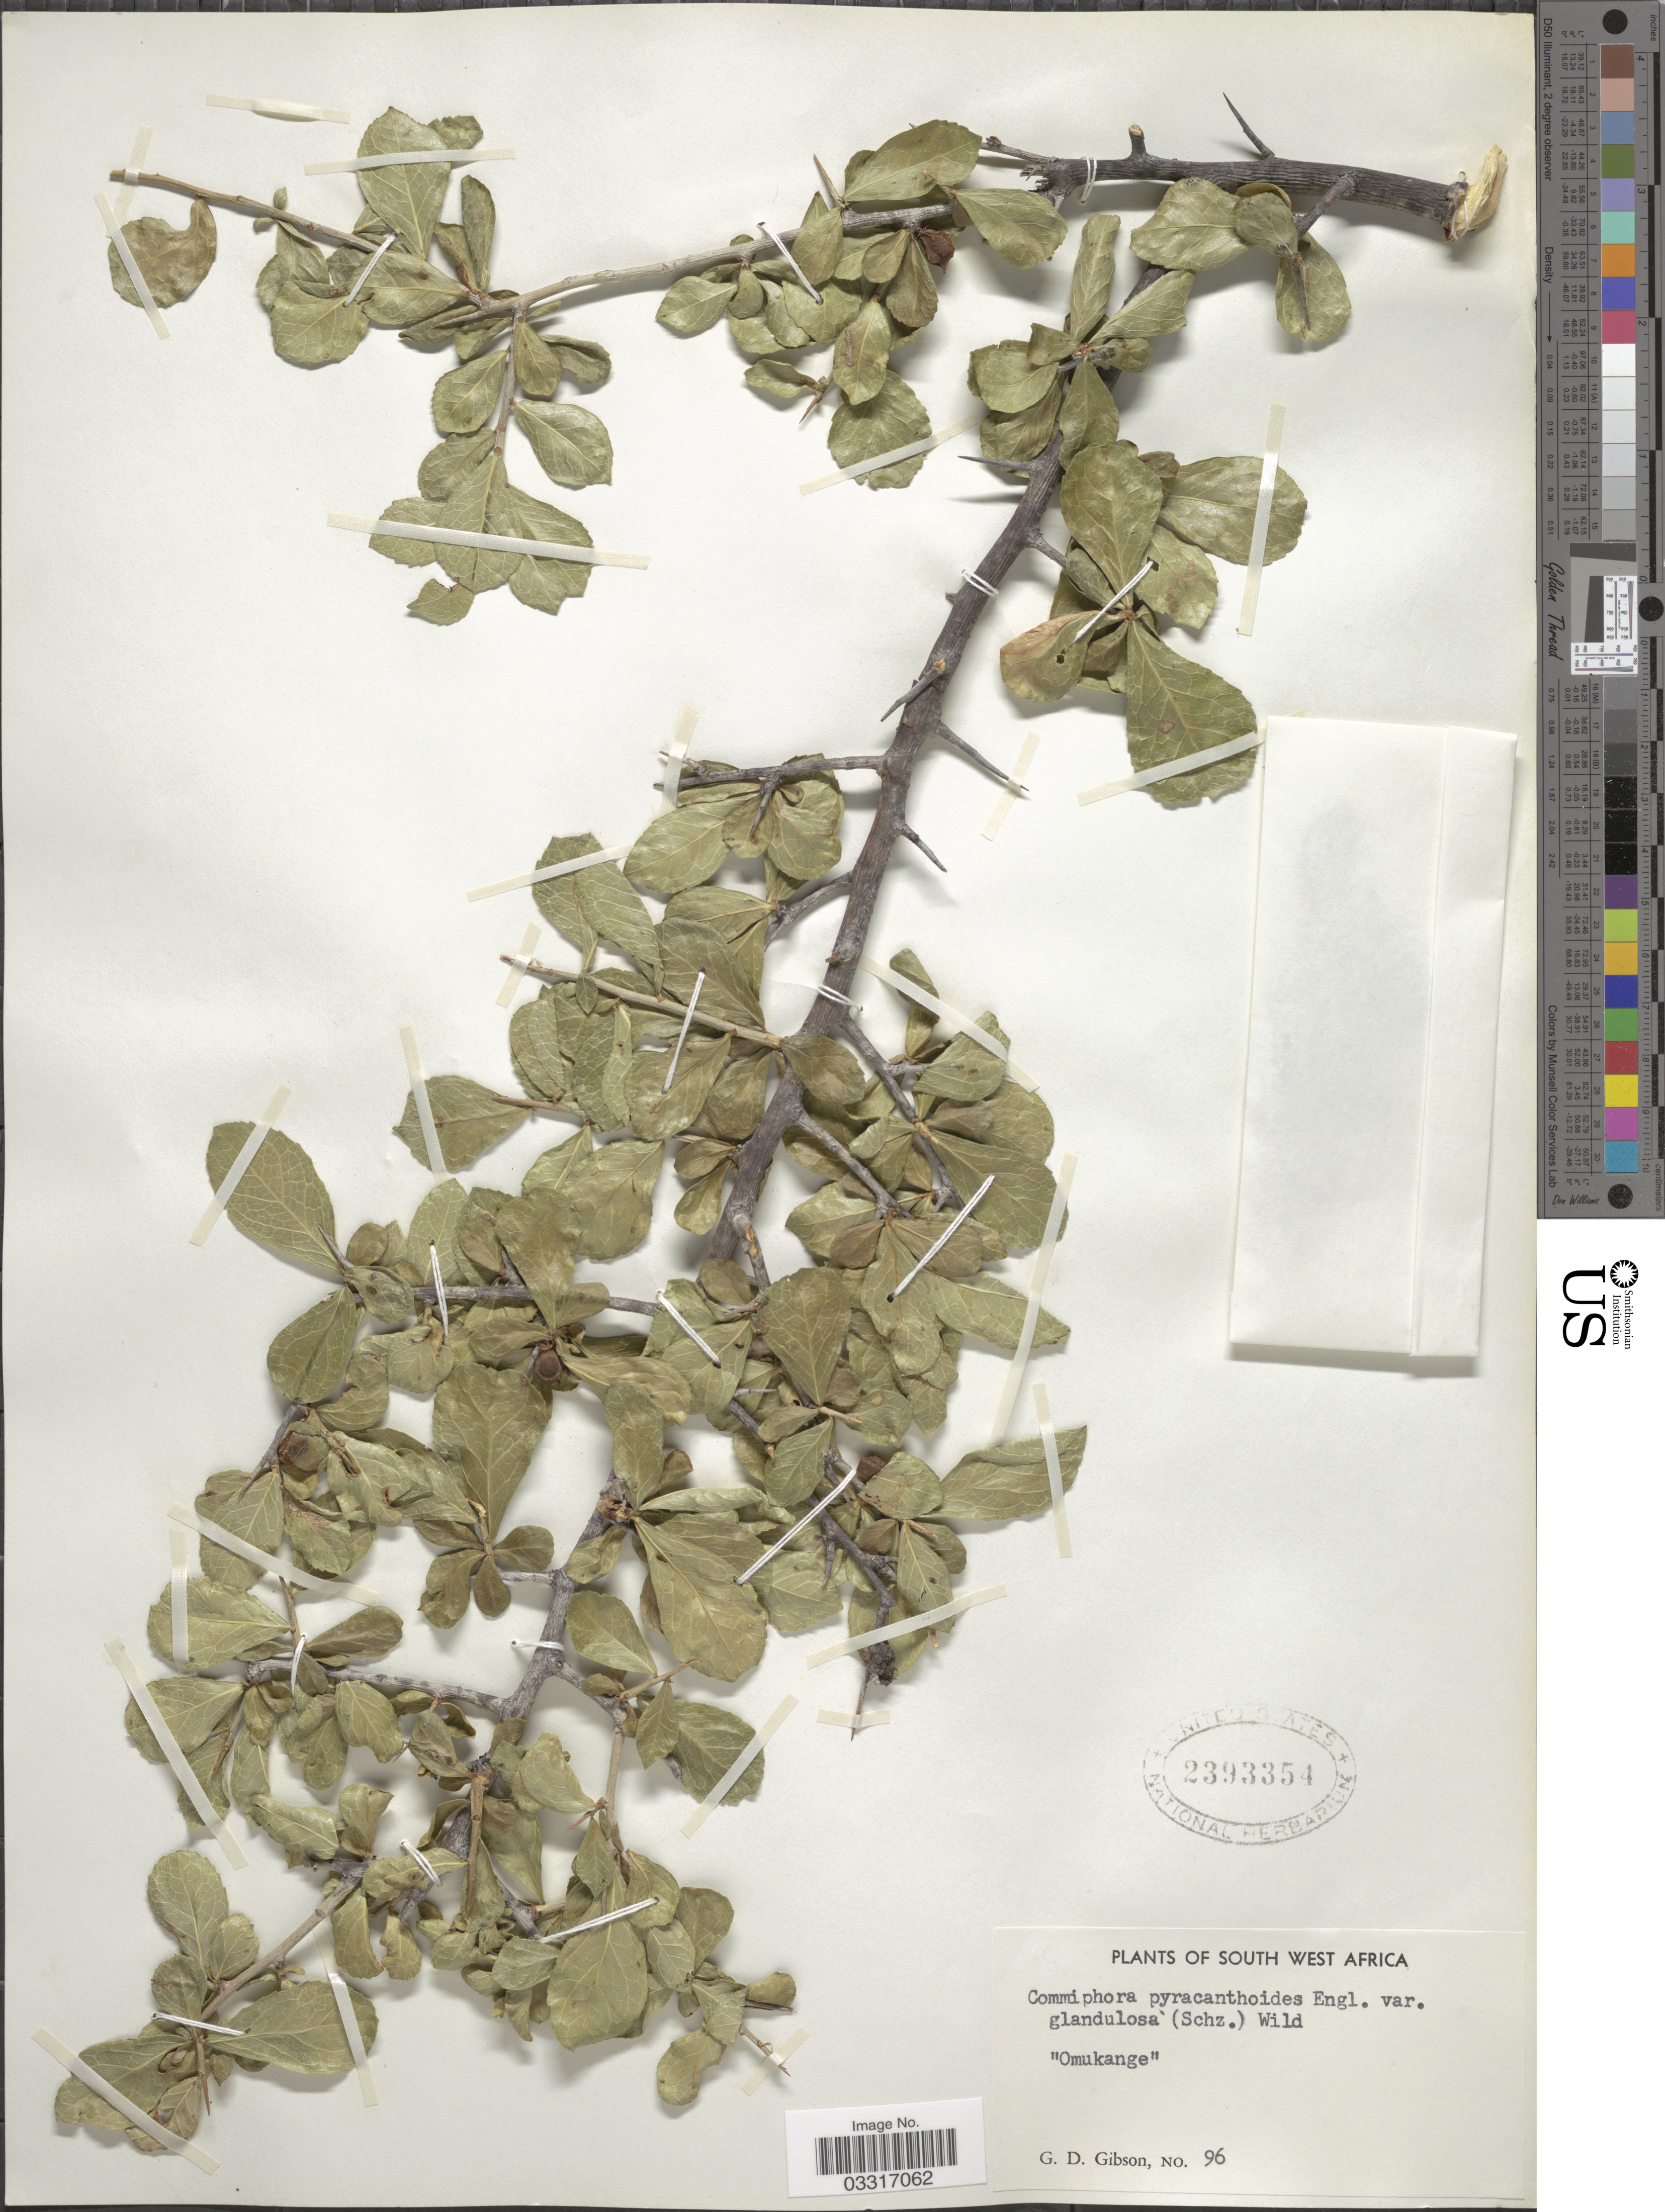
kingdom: Plantae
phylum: Tracheophyta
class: Magnoliopsida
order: Sapindales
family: Burseraceae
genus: Commiphora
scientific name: Commiphora pyracanthoides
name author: Engl.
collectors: G. D. Gibson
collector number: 96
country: Namibia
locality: South West Africa. "Omukange".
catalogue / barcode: US 2393354